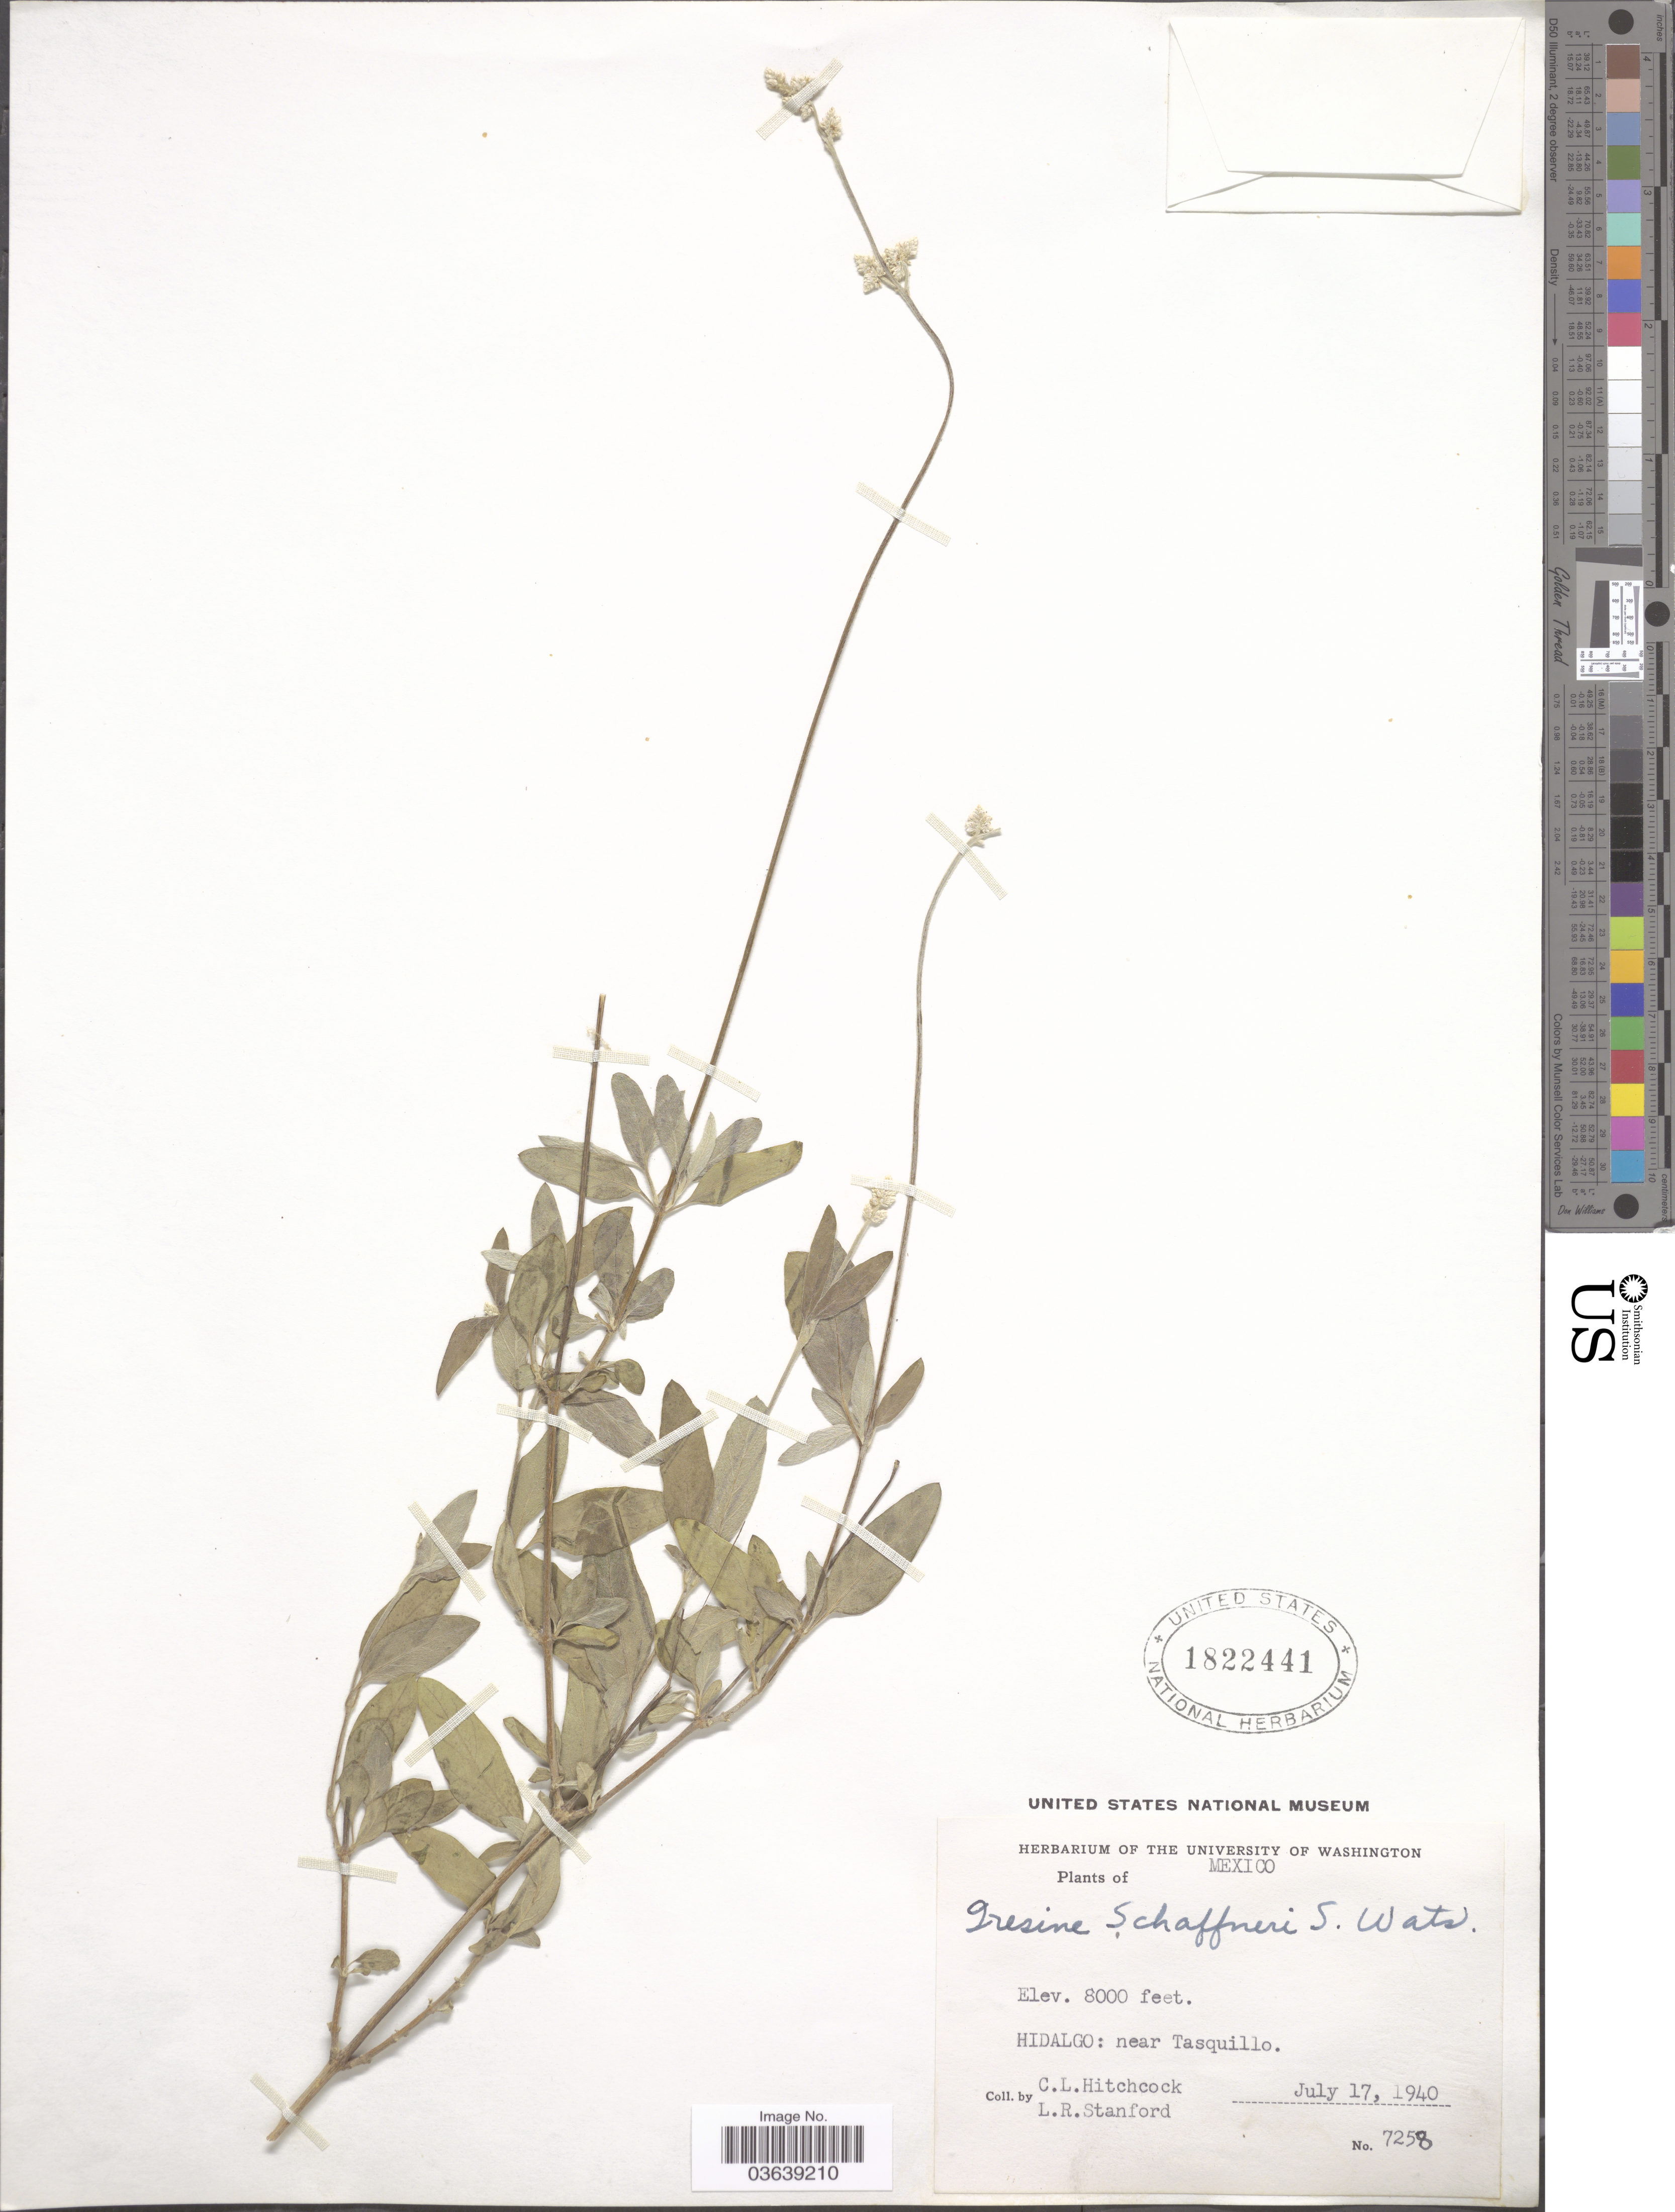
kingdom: Plantae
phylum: Tracheophyta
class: Magnoliopsida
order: Caryophyllales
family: Amaranthaceae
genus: Iresine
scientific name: Iresine schaffneri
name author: S. Watson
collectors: C. L. Hitchcock & L. R. Stanford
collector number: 7258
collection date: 1940-07-17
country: Mexico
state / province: Hidalgo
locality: Near Tasquillo.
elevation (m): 2438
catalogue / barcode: US 1822441